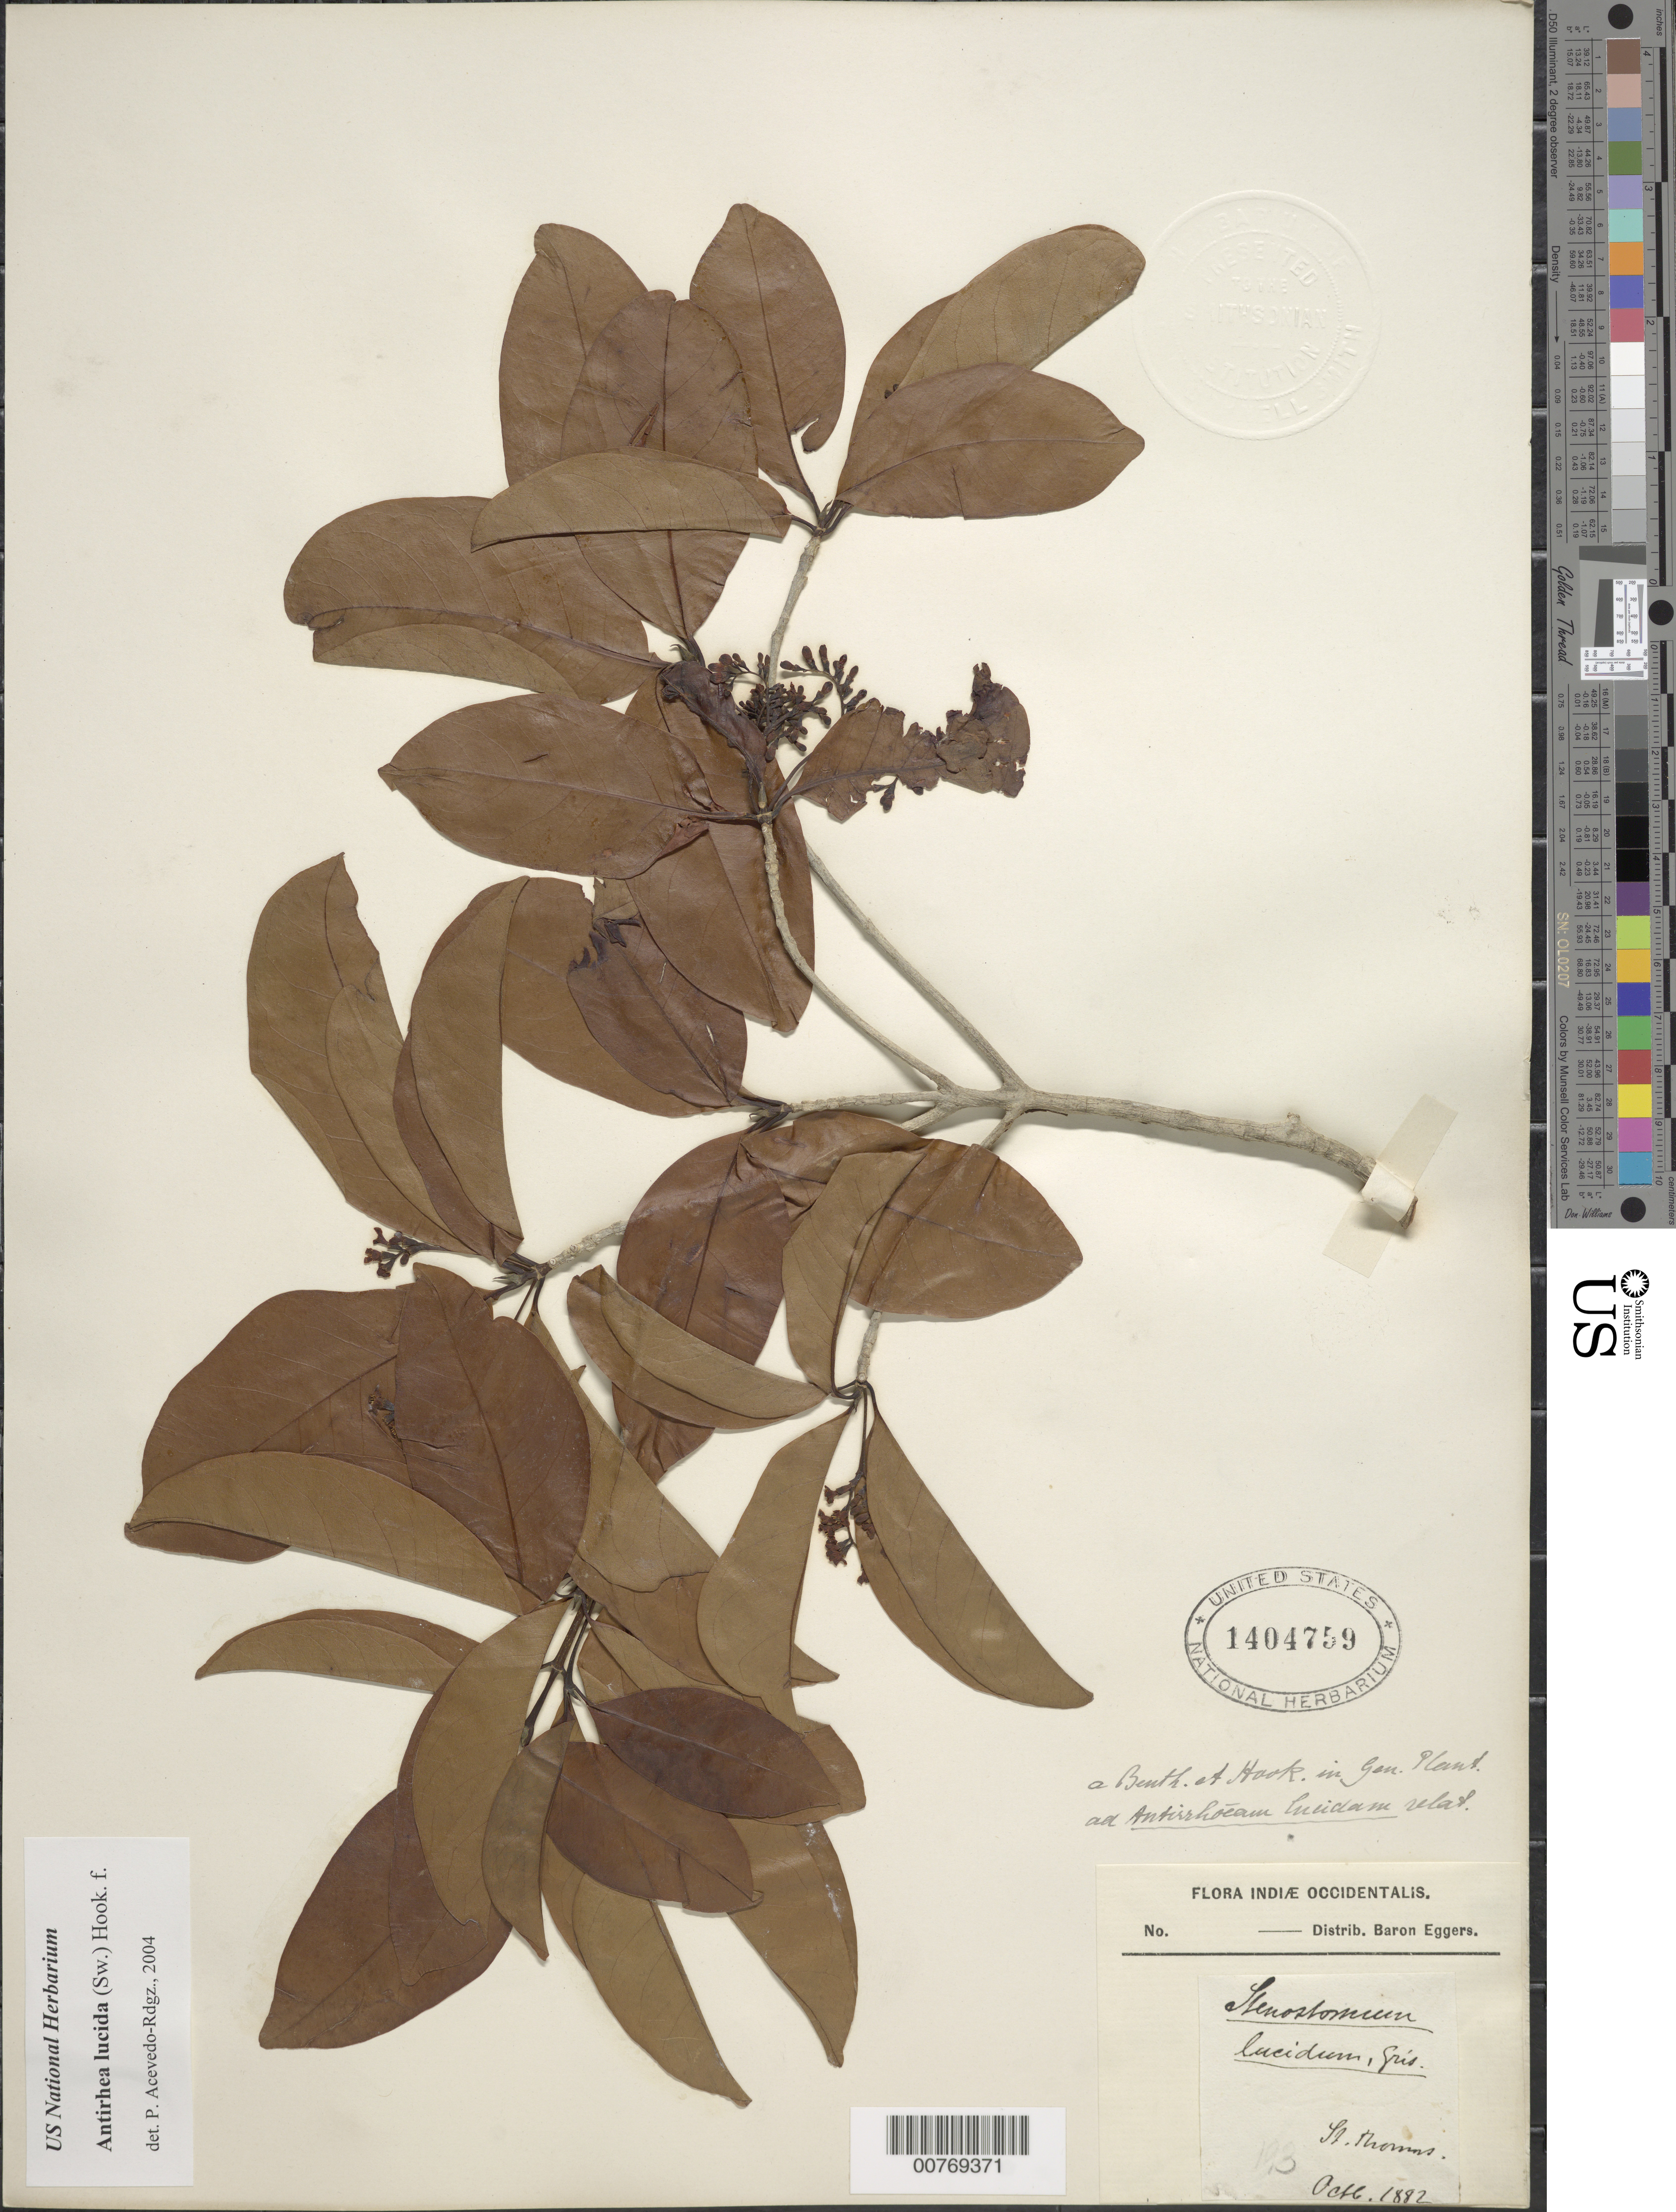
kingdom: Plantae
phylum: Tracheophyta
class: Magnoliopsida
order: Gentianales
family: Rubiaceae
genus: Stenostomum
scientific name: Stenostomum lucidum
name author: (Sw.) C.F. Gaertn.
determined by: Acevedo-Rodríguez, P., (BOT), Smithsonian Institution - National Museum of Natural History (UNITED STATES)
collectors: H. F. A. von Eggers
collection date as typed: Oct 1882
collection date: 1882-10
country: U.S. Virgin Islands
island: St. Thomas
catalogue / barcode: US 1404759